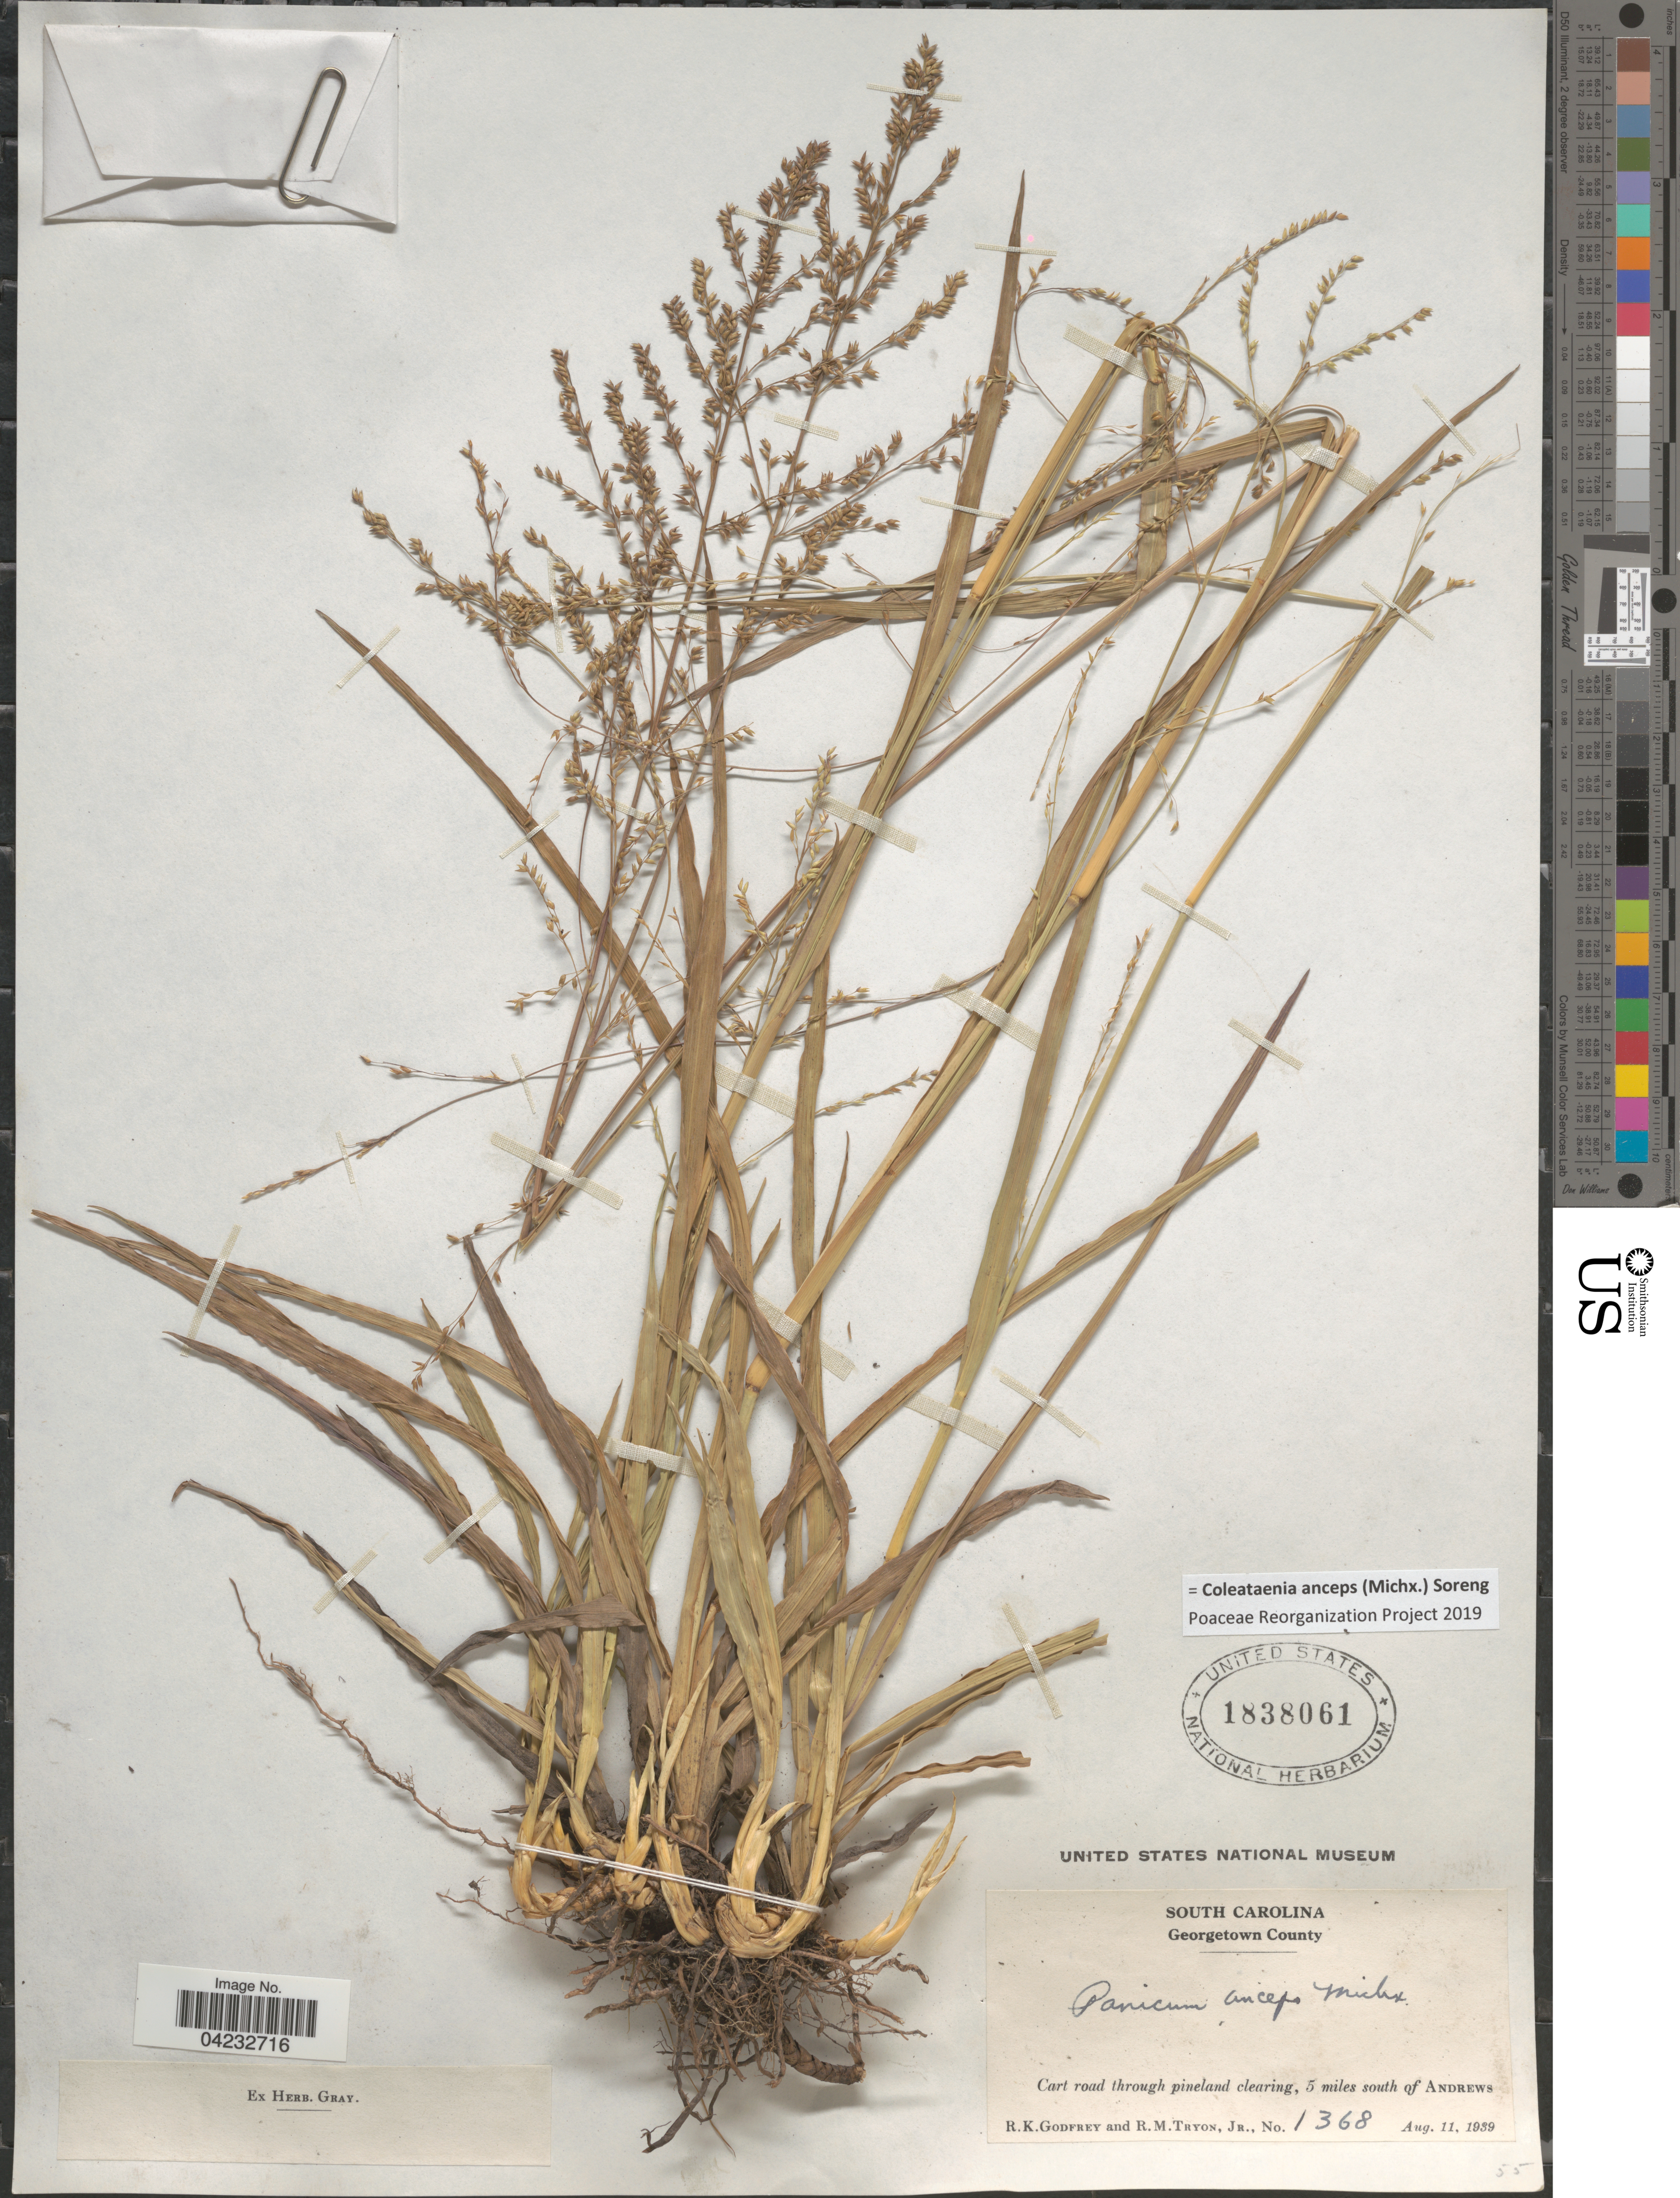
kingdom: Plantae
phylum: Tracheophyta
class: Liliopsida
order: Poales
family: Poaceae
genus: Coleataenia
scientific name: Coleataenia anceps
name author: (Michx.) Soreng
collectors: R. K. Godfrey & R. Tryon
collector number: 1368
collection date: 1939-08-11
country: United States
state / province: South Carolina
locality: Georgetown County. 5 miles south of Andrews.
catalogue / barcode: US 1838061